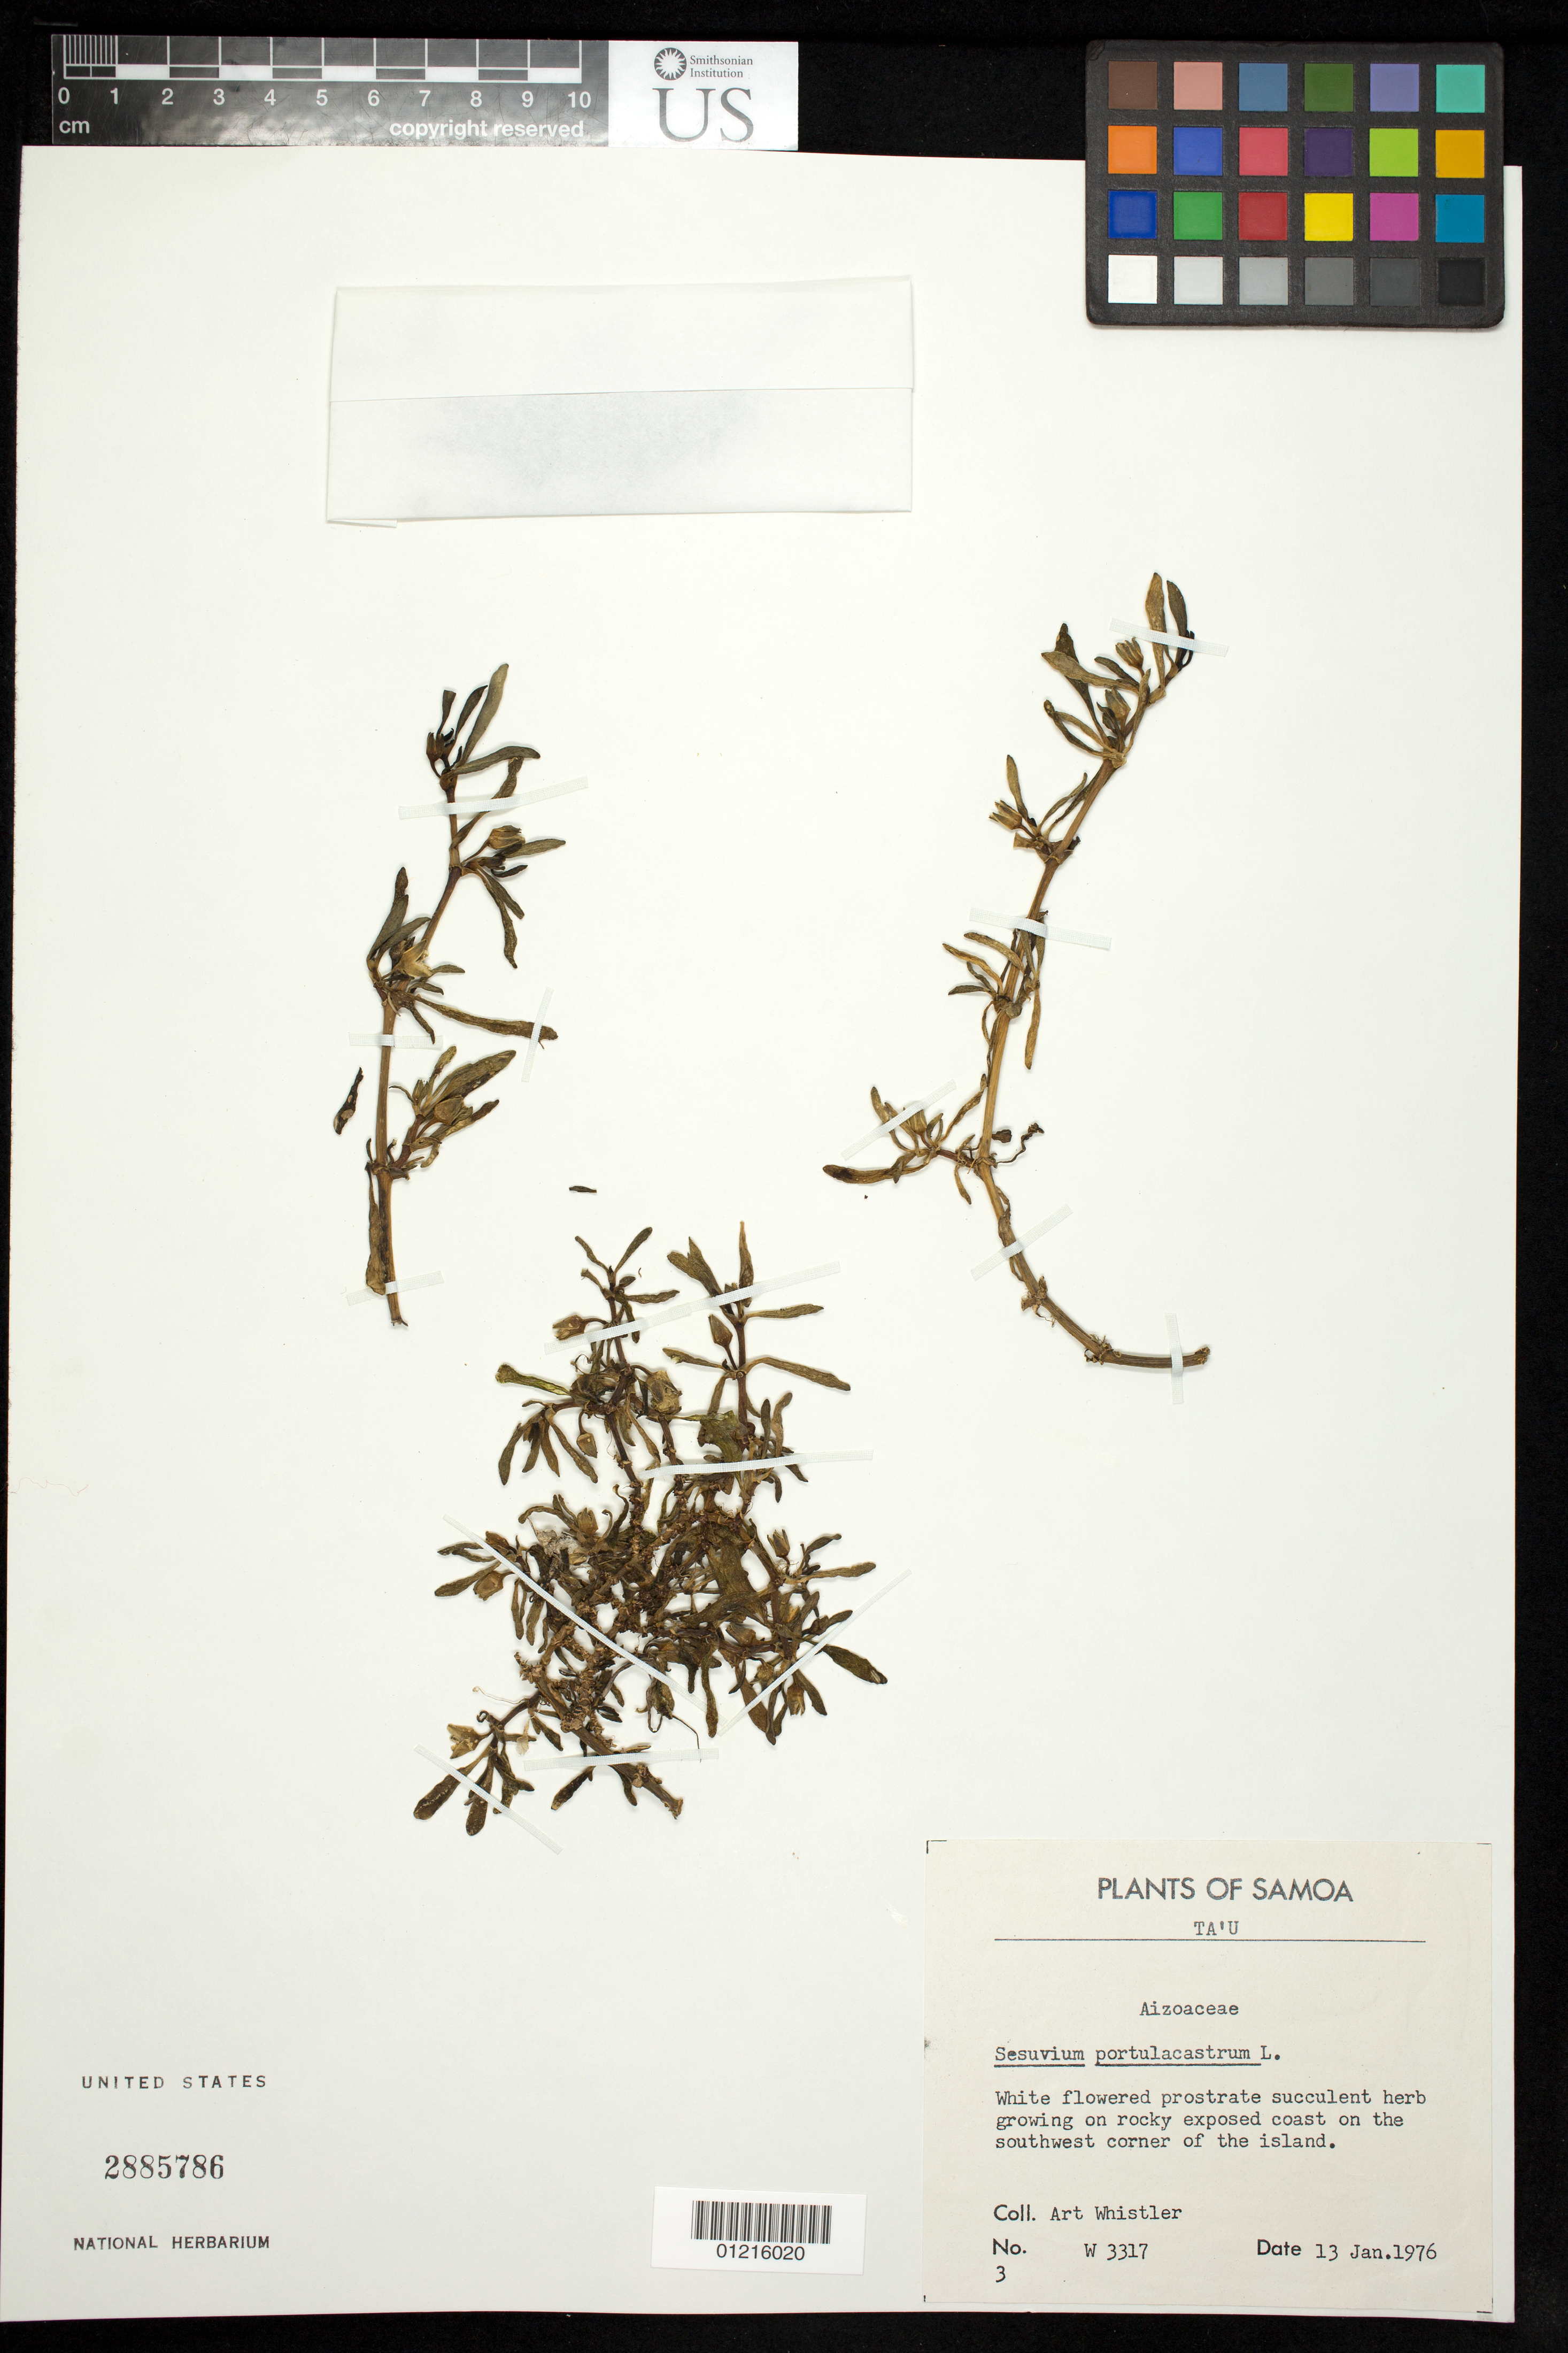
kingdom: Plantae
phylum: Tracheophyta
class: Magnoliopsida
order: Caryophyllales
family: Aizoaceae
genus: Sesuvium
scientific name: Sesuvium portulacastrum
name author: (L.) L.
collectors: A. Whistler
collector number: W 3317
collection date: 1976-01-13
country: American Samoa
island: Ta'u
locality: On the south west corner of the island.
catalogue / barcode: US 2885786